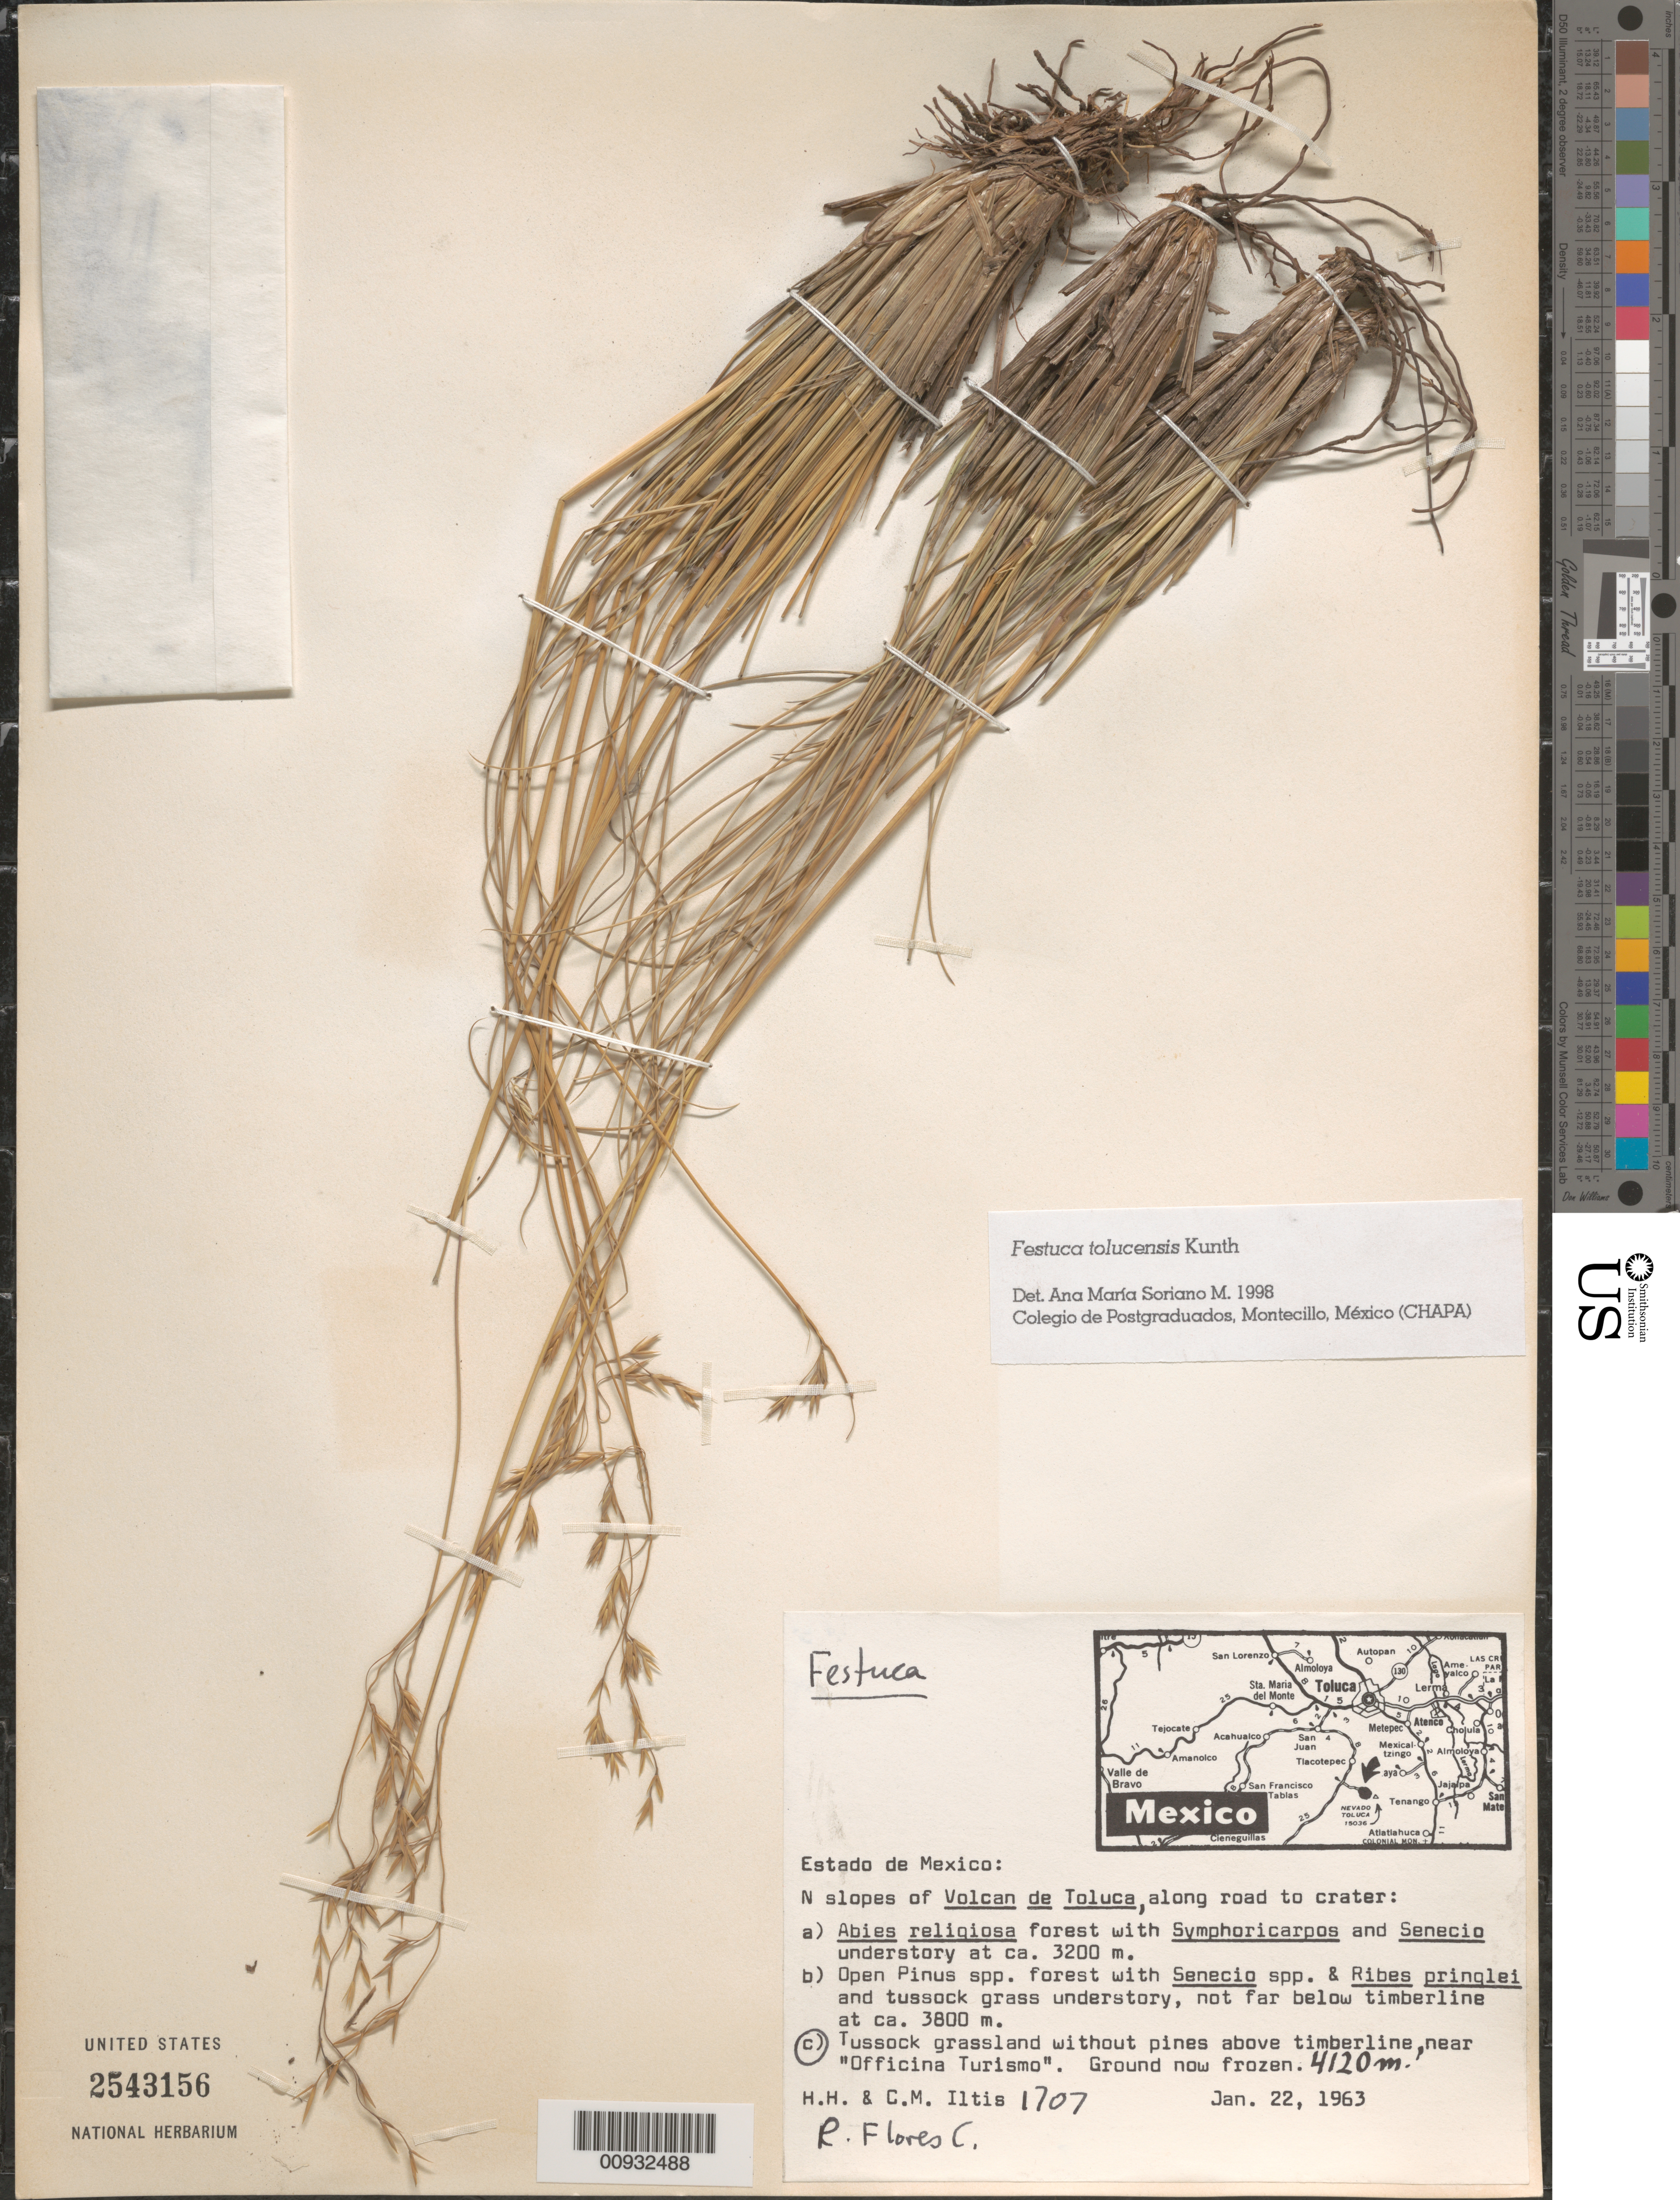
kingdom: Plantae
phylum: Tracheophyta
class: Liliopsida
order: Poales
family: Poaceae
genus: Festuca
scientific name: Festuca tolucensis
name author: Kunth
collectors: H. H. Iltis, C. M Iltis & R. Flores-C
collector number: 1707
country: Mexico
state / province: México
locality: Near Officina Turismo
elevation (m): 4120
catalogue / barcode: US 2543156